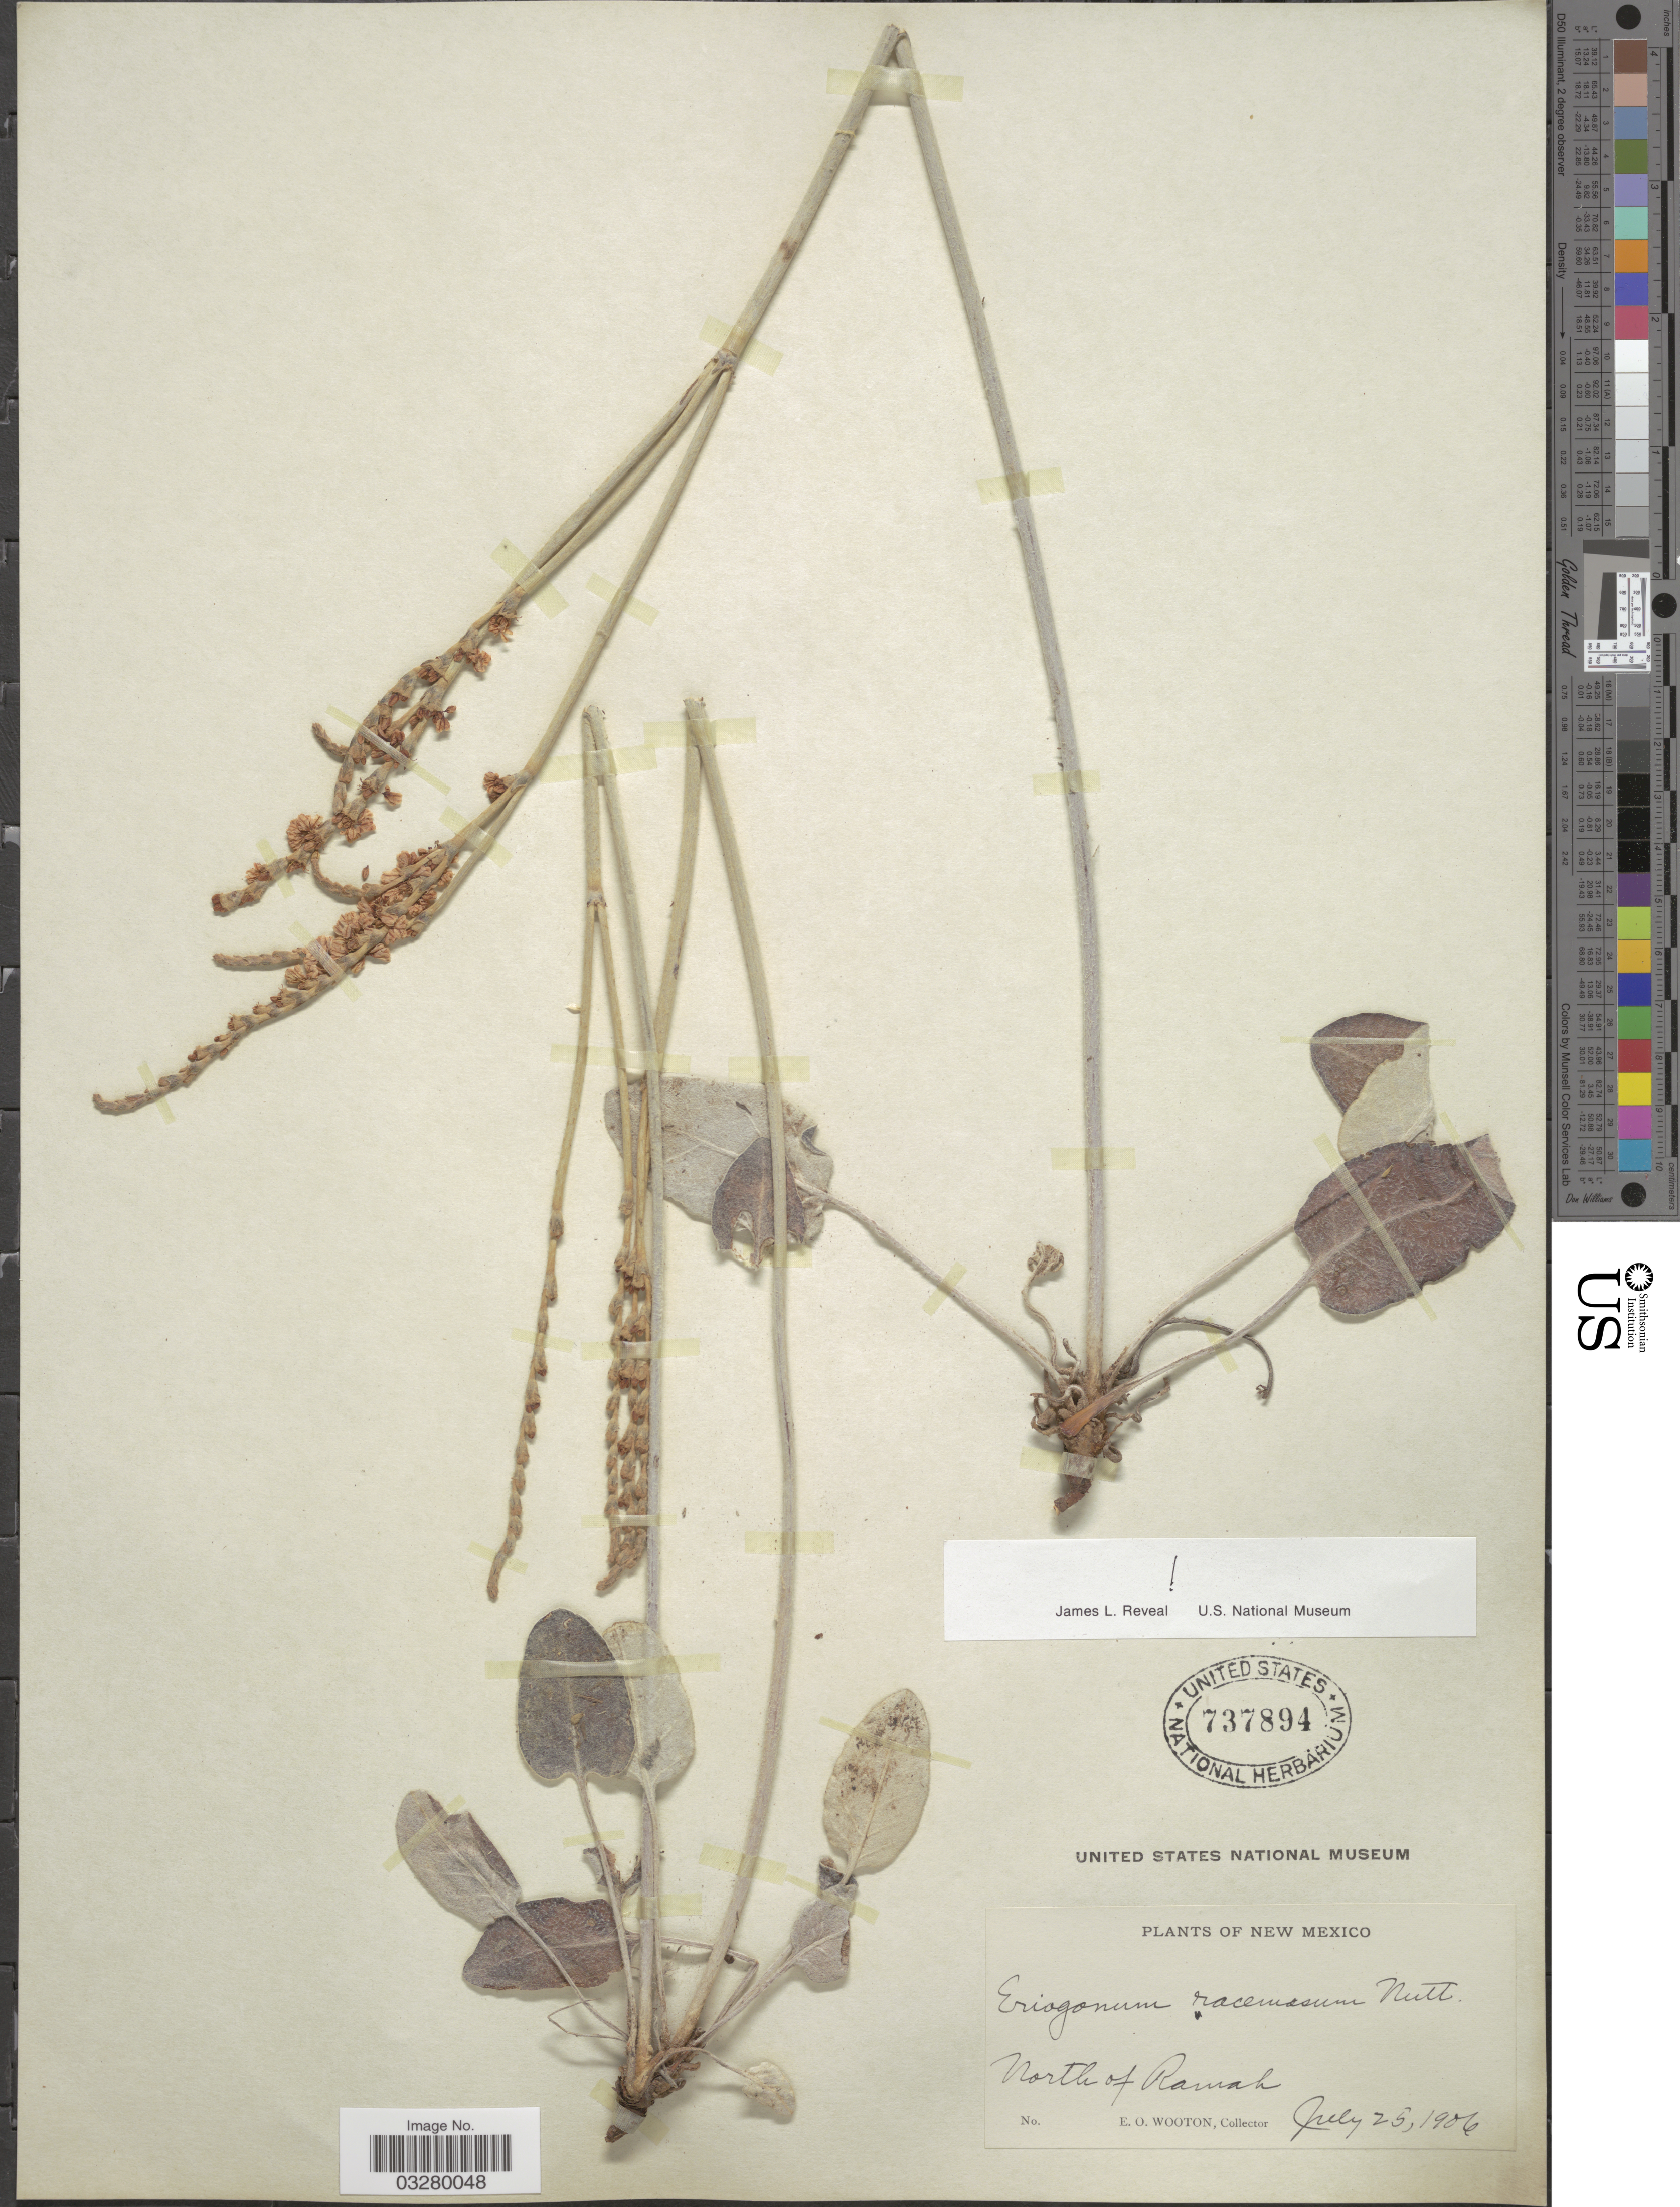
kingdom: Plantae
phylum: Tracheophyta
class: Magnoliopsida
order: Caryophyllales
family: Polygonaceae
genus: Eriogonum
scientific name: Eriogonum racemosum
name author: Nutt.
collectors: E. O. Wooton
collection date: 1906-07-25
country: United States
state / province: New Mexico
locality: North of Ramah.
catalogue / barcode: US 737894